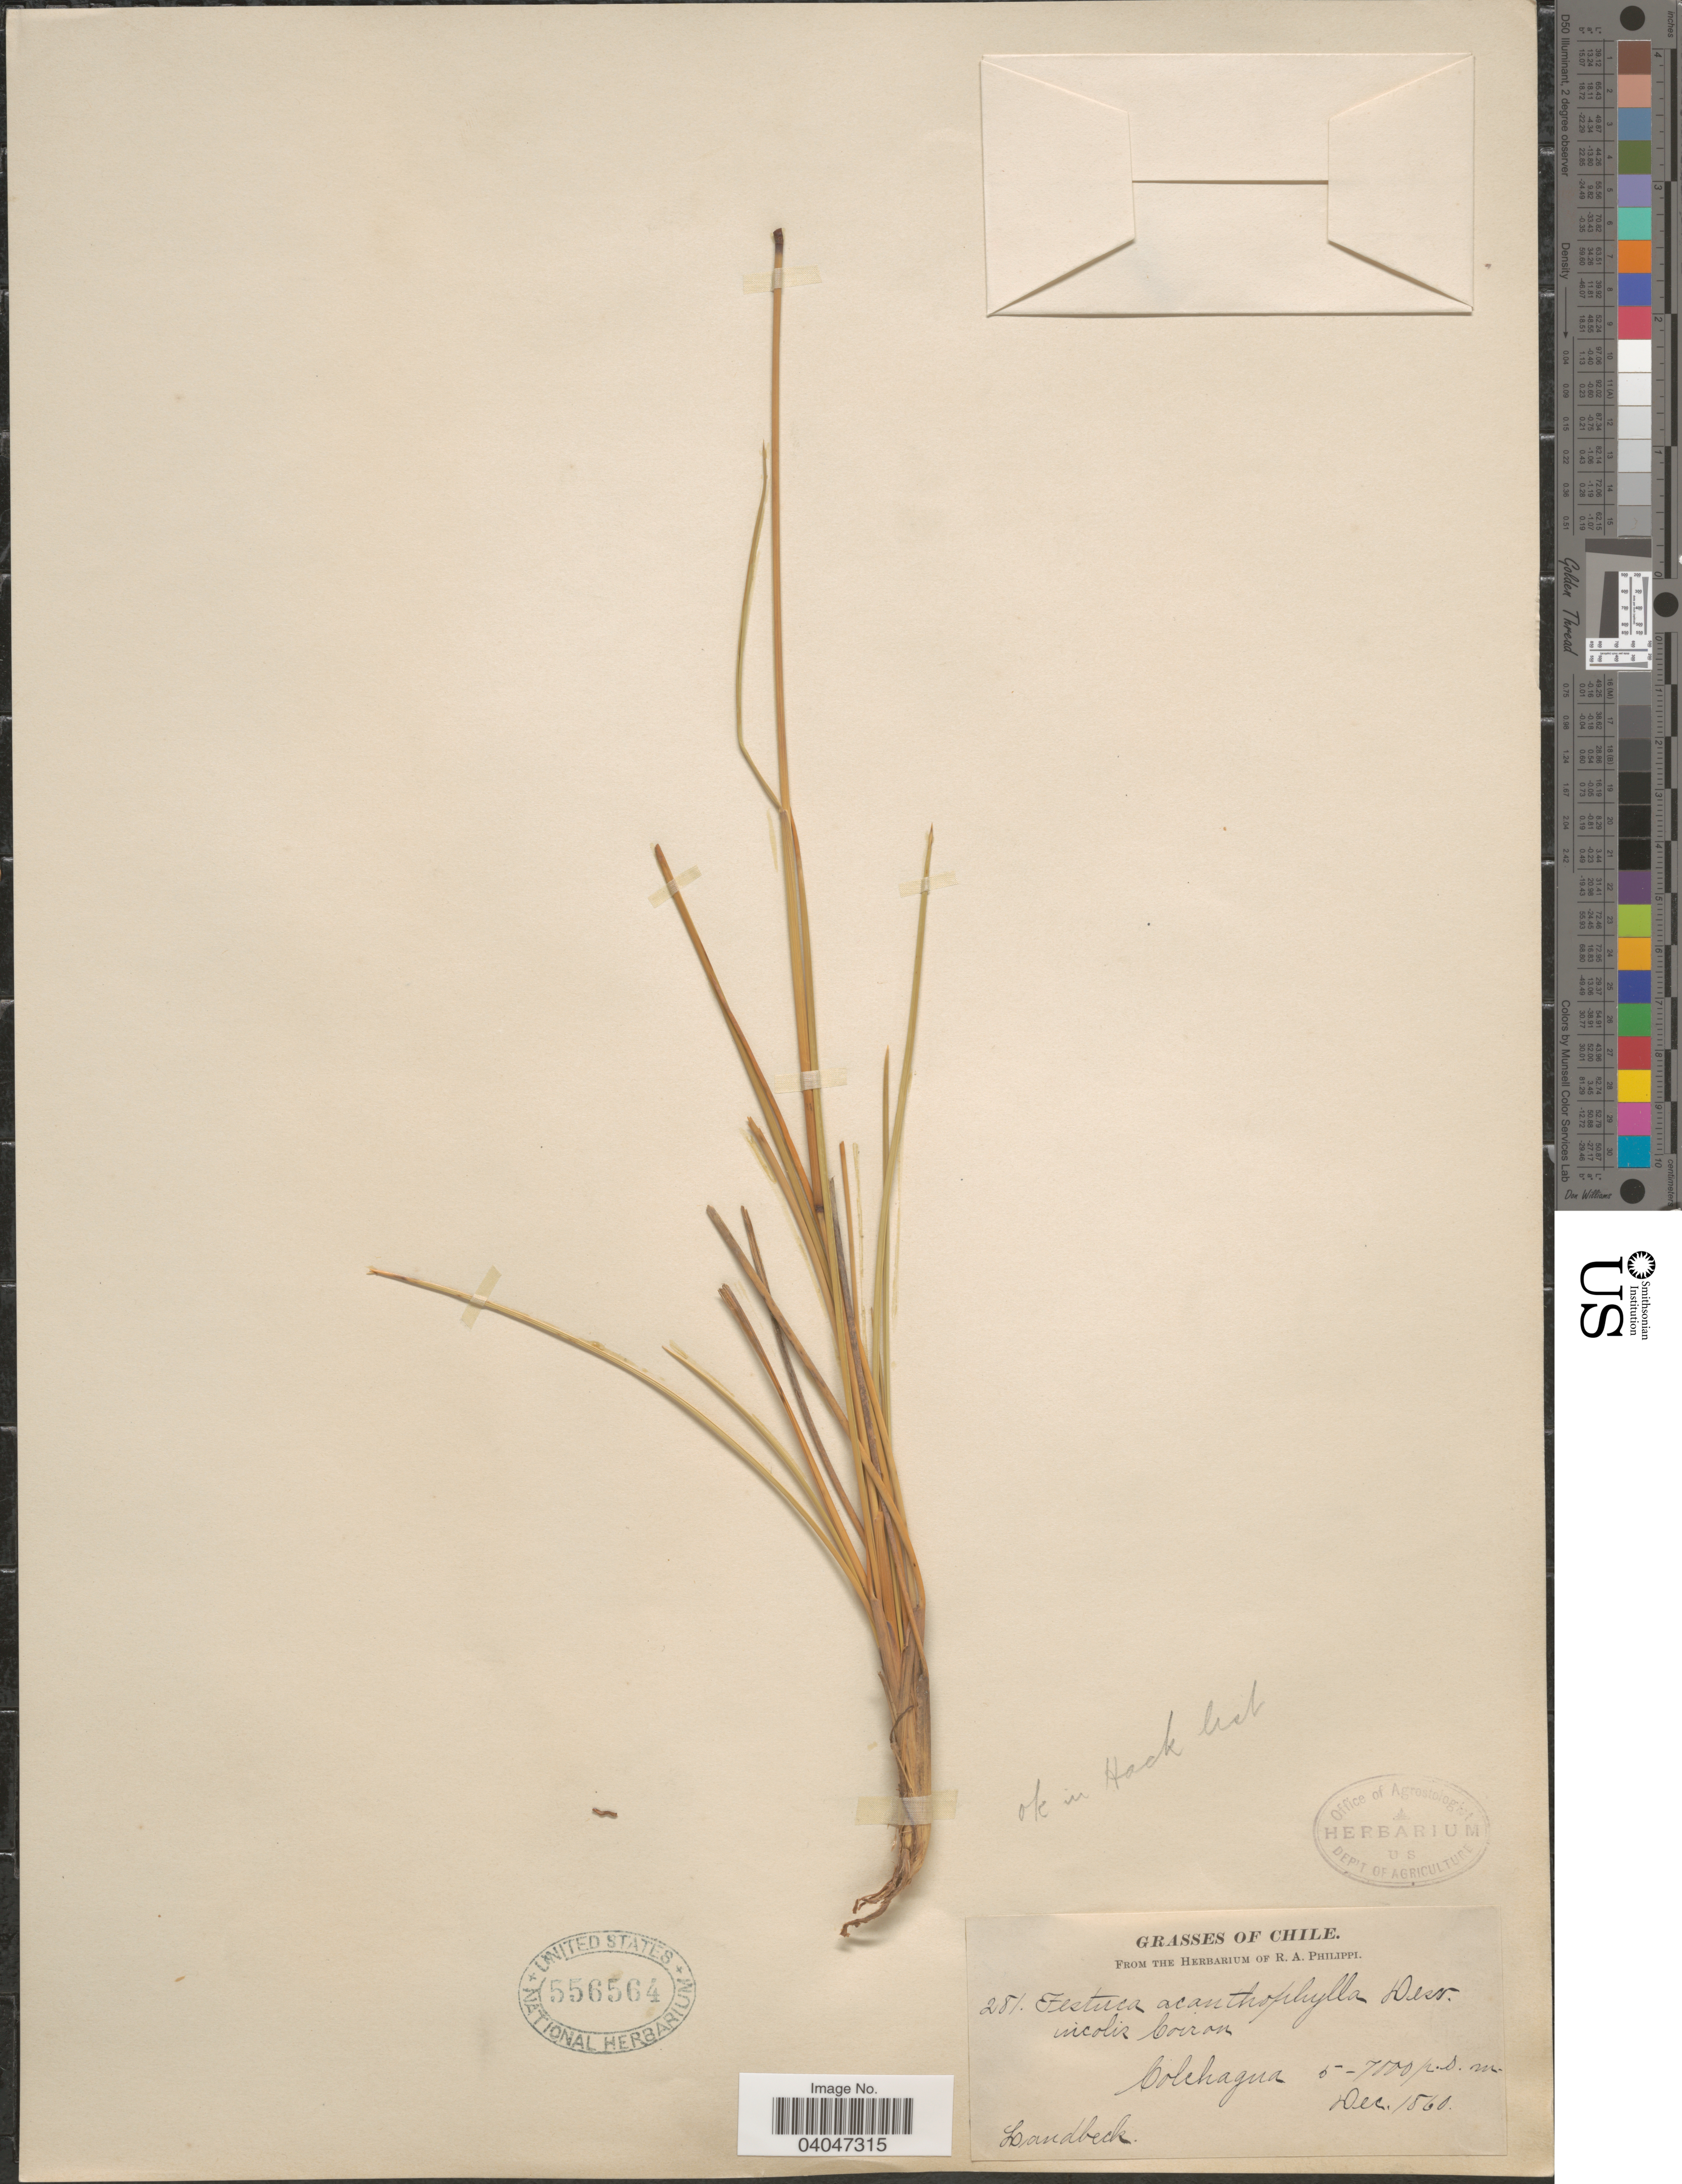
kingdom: Plantae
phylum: Tracheophyta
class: Liliopsida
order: Poales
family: Poaceae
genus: Festuca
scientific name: Festuca acanthophylla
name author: É. Desv.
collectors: Landbeck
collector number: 281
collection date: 1860-12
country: Chile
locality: Colchagna.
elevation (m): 5000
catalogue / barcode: US 556564